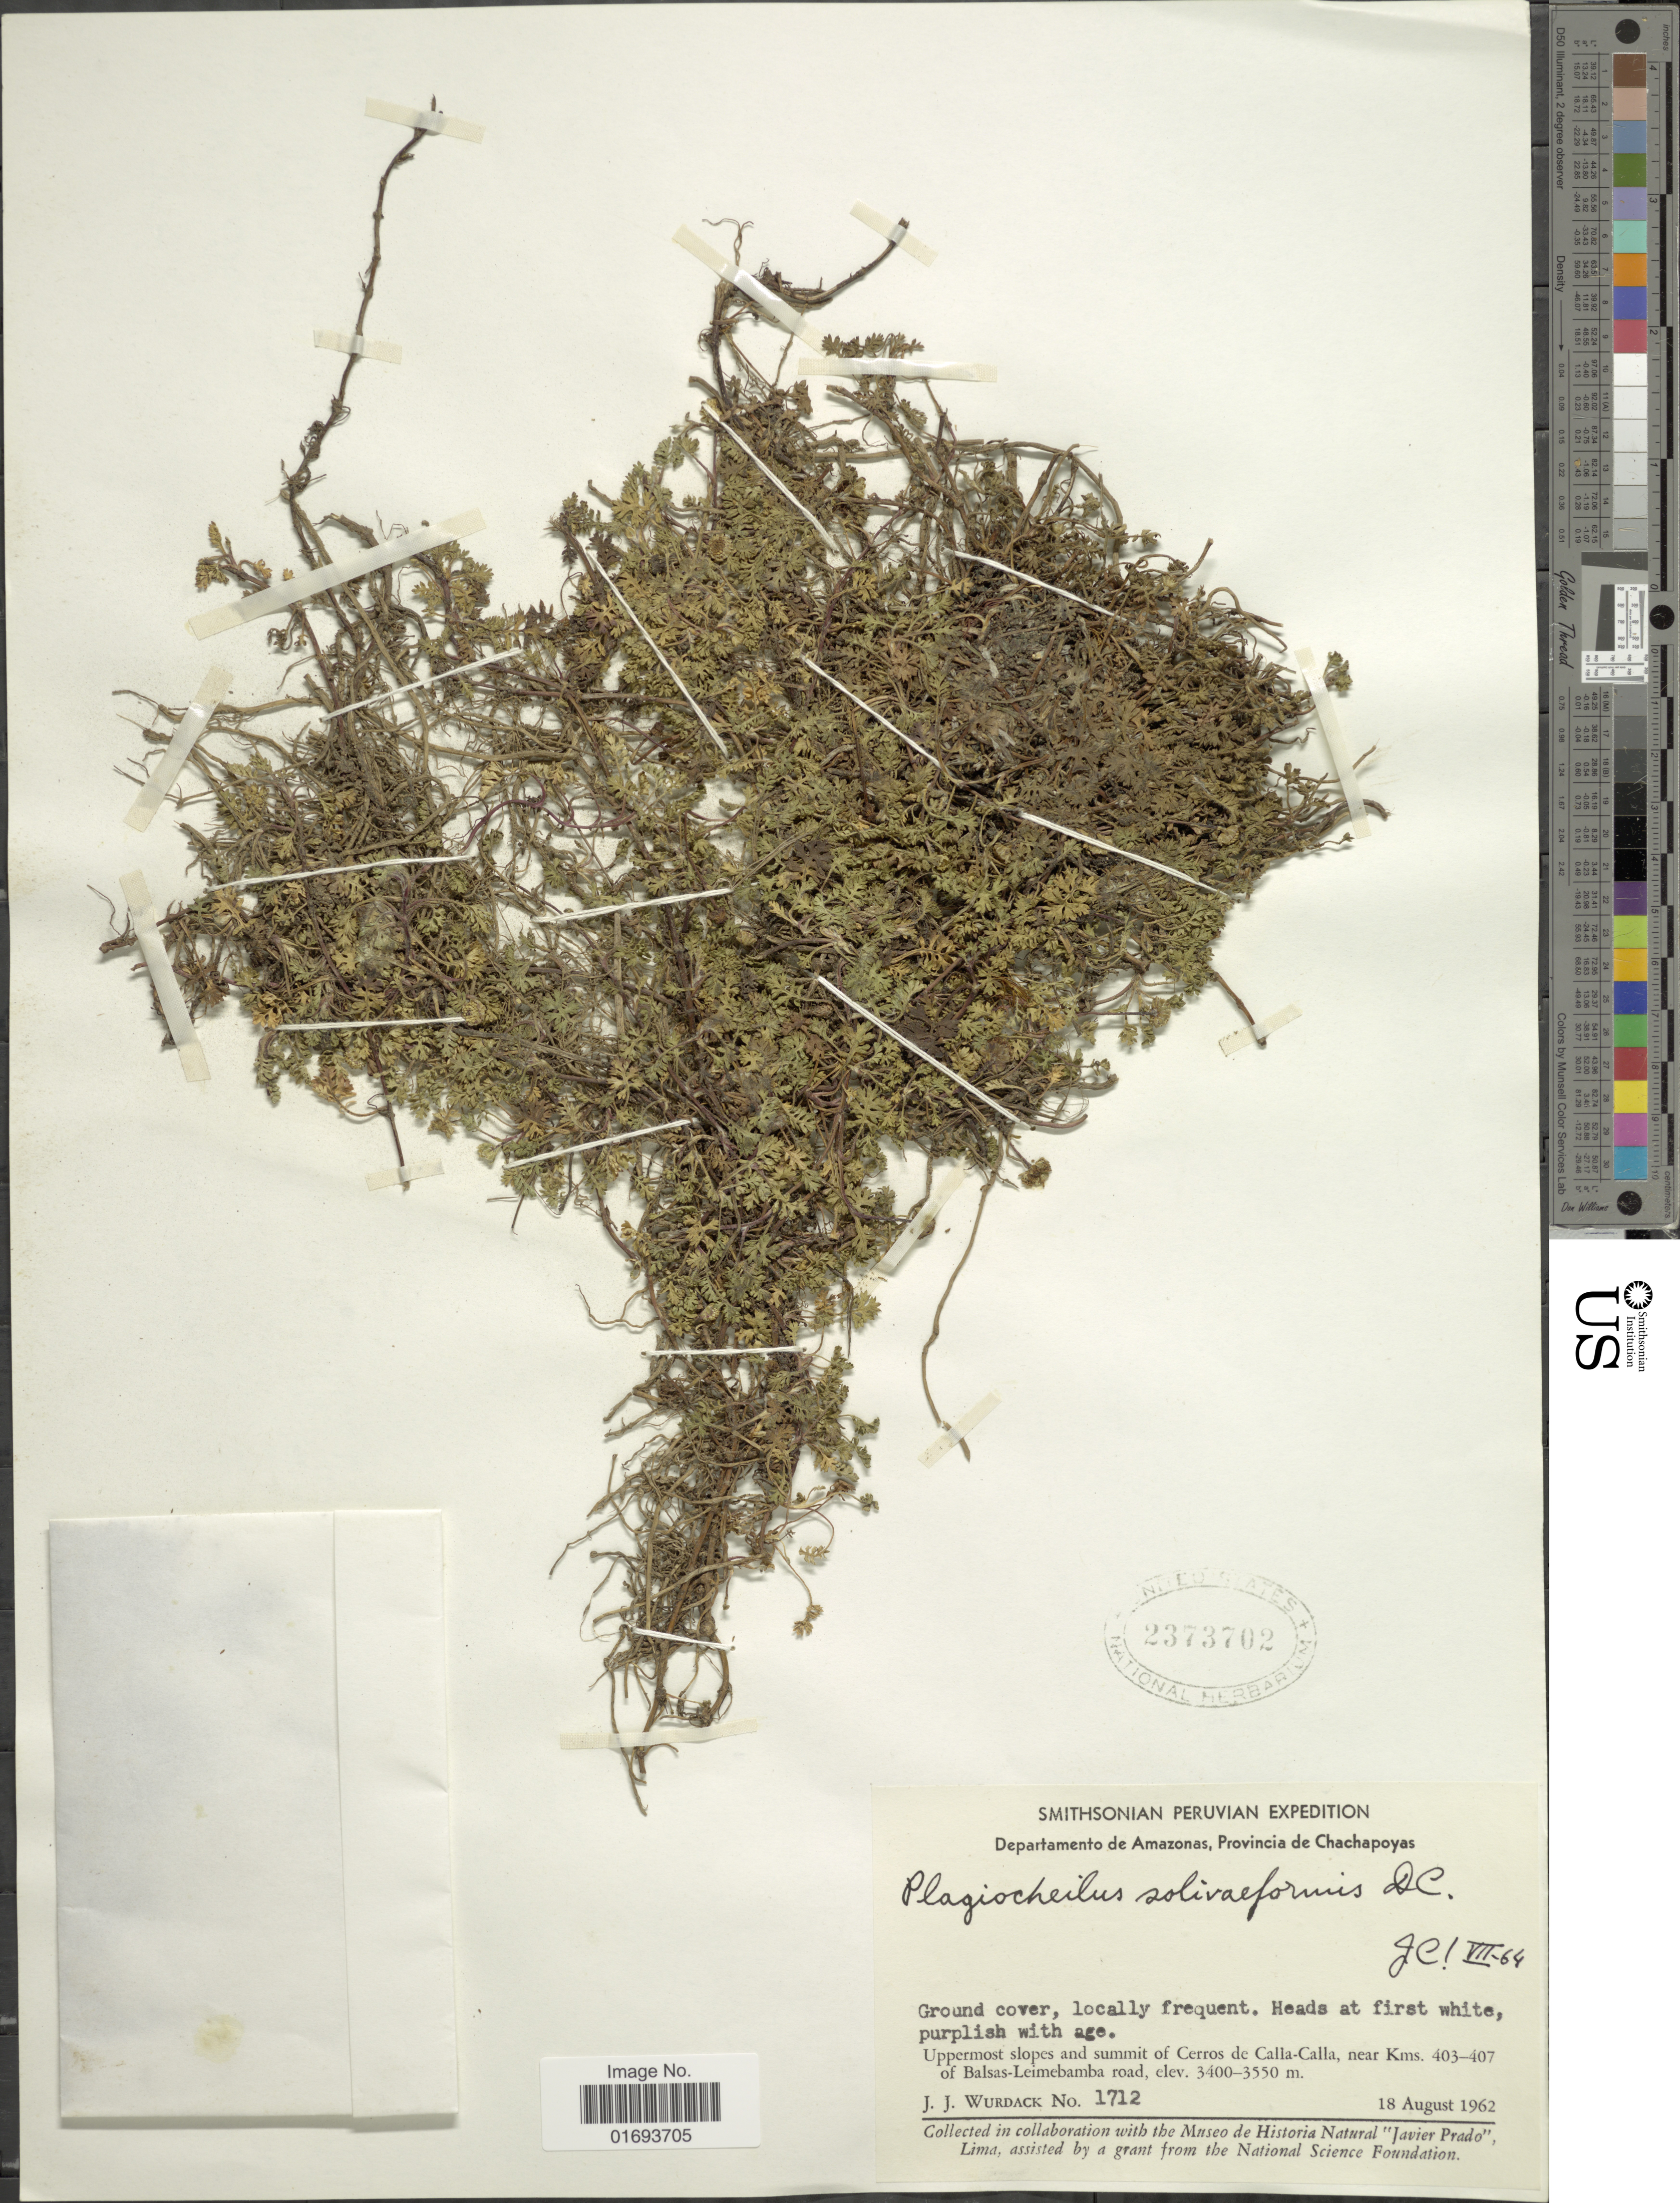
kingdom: Plantae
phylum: Tracheophyta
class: Magnoliopsida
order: Asterales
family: Asteraceae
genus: Plagiocheilus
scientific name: Plagiocheilus solivaeformis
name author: DC.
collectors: J. J. Wurdack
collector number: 1712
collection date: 1962-08-18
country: Peru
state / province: Amazonas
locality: Departamento de Amazonas, Provincia de Chachapoyas. Uppermost slopes and summot of Cerros de Calla-Calla, near Kms. 403-407 of Balsas-Leimebamba road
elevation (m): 3400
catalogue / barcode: US 2373702